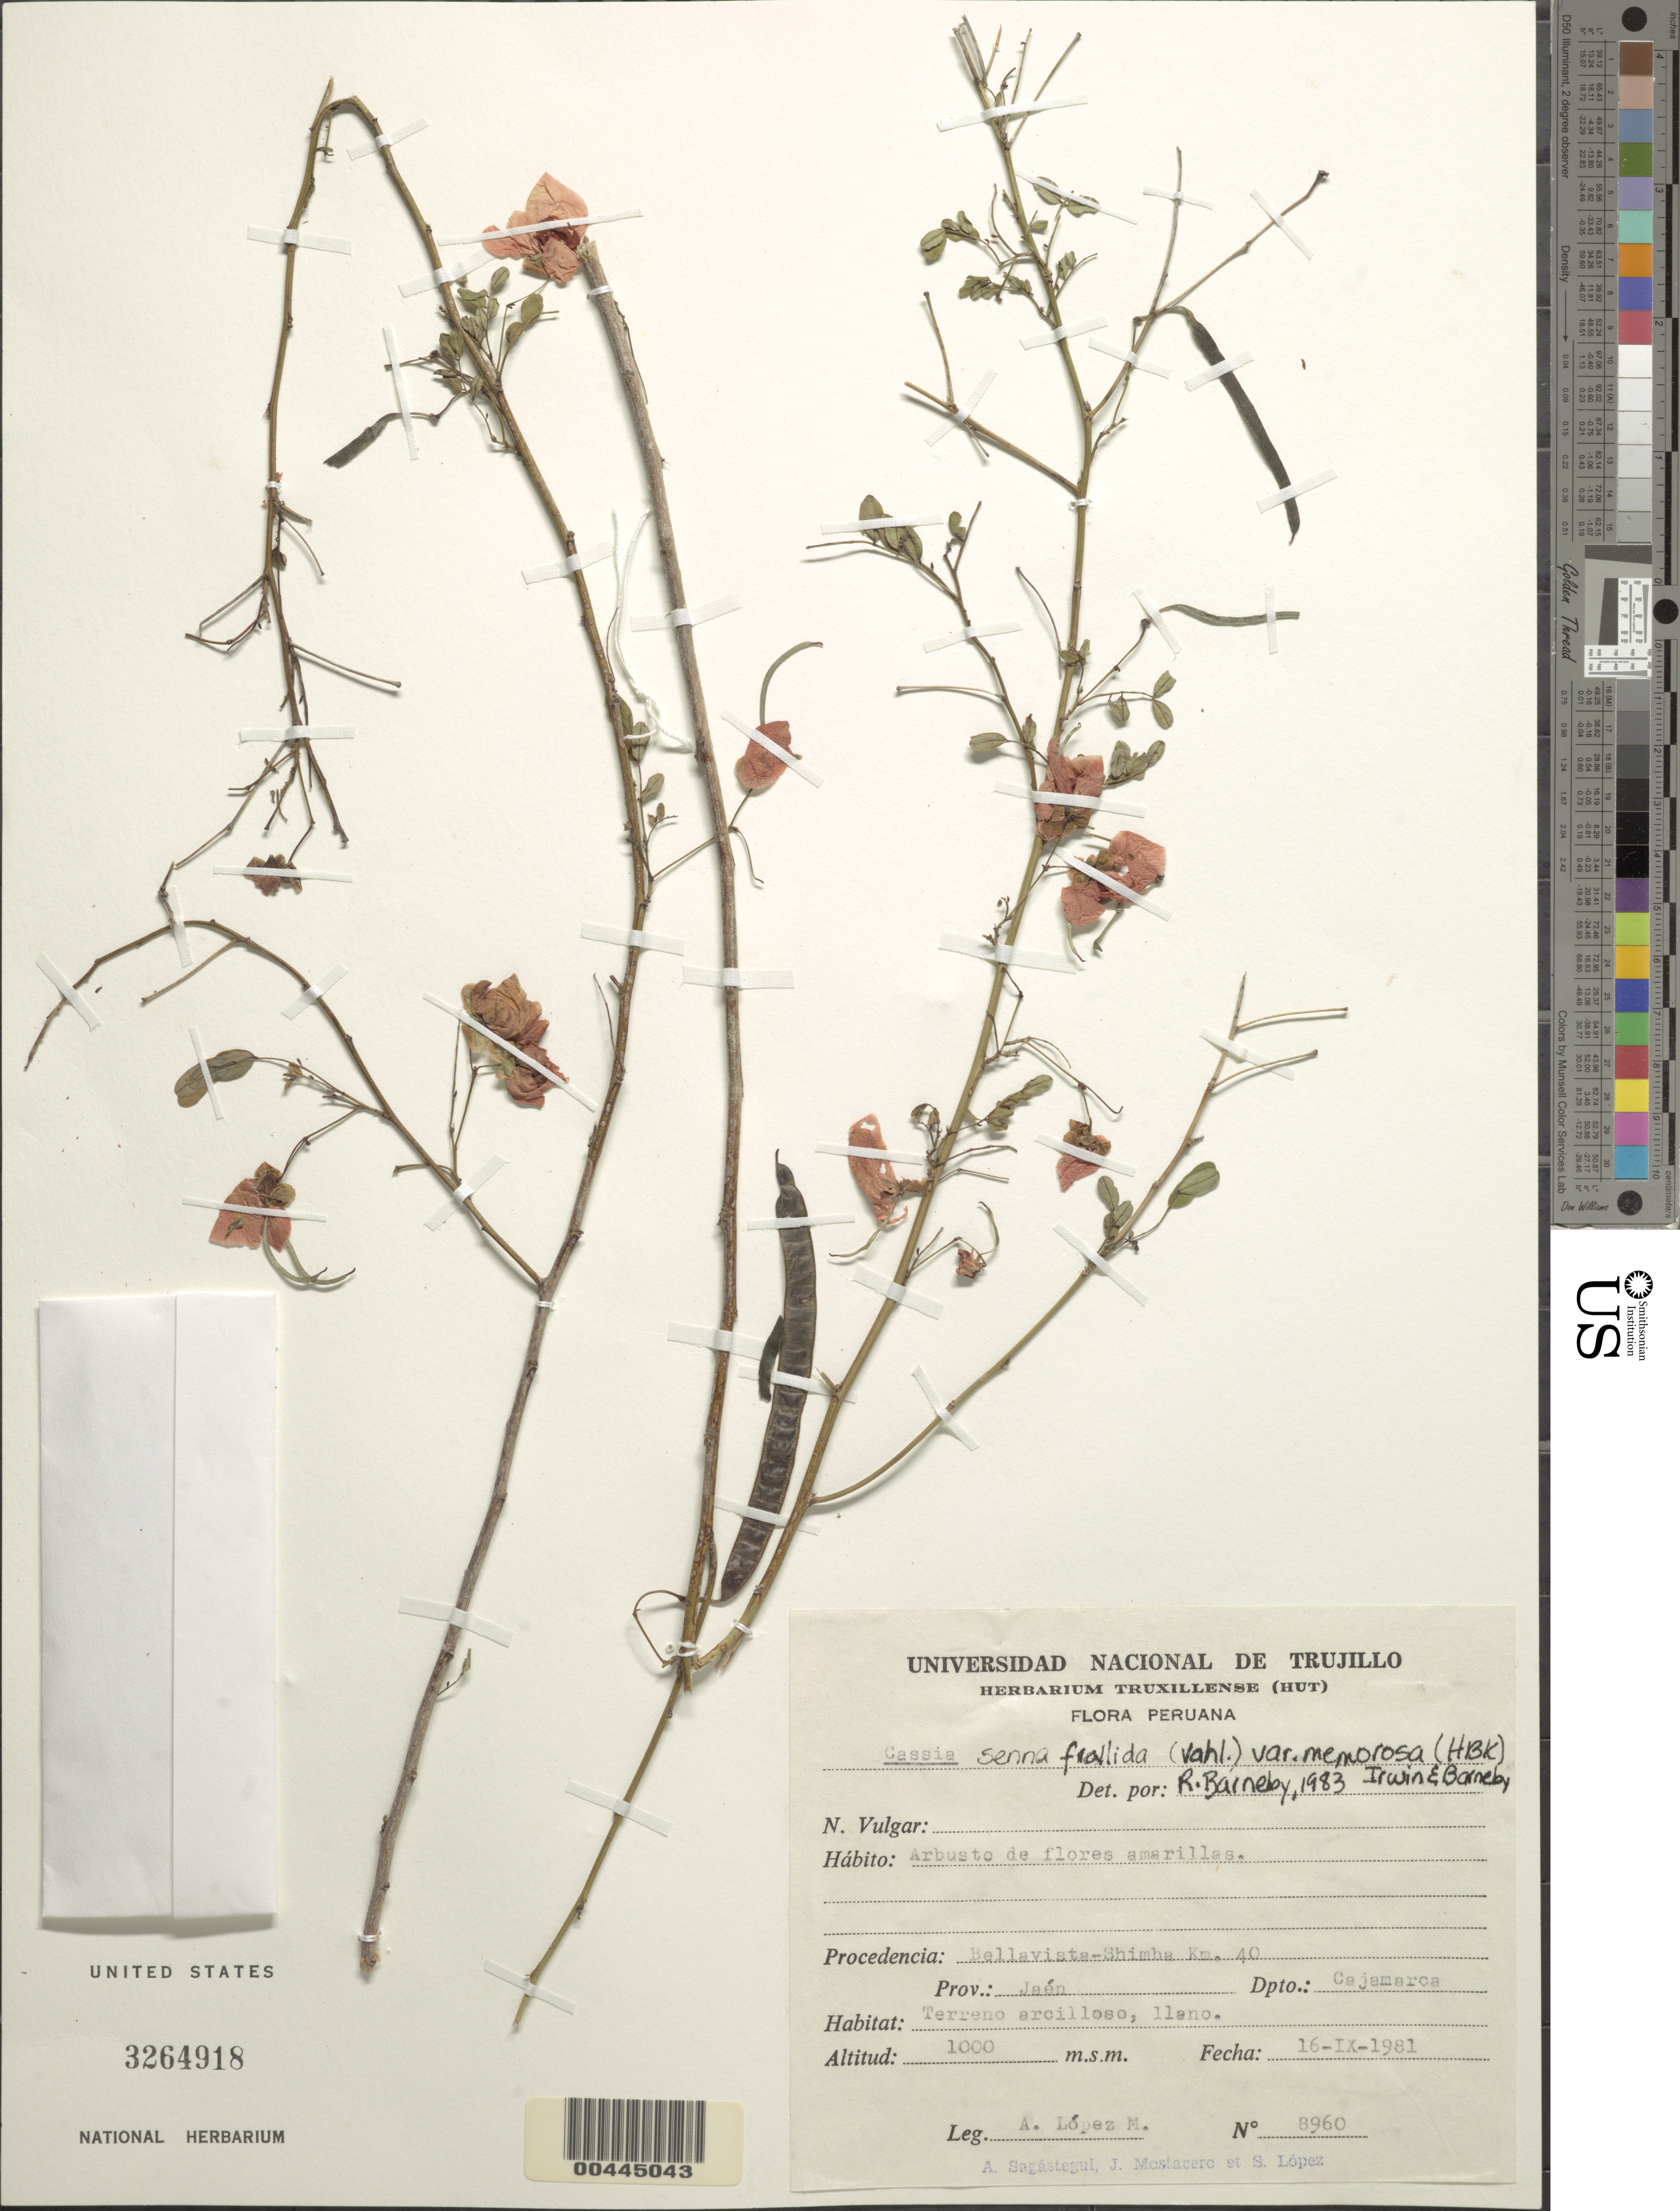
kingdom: Plantae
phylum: Tracheophyta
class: Magnoliopsida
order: Fabales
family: Fabaceae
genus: Senna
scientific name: Senna pallida var. nemorosa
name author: (Kunth) H.S. Irwin & Barneby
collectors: A. López M., A. Sagástegui A., A. Mostacero L. & S. Lopez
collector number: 8960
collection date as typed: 16 Sep 1981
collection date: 1981-09-16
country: Peru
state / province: Cajamarca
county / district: Jaén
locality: Bellavista - Shimba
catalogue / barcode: US 3264918